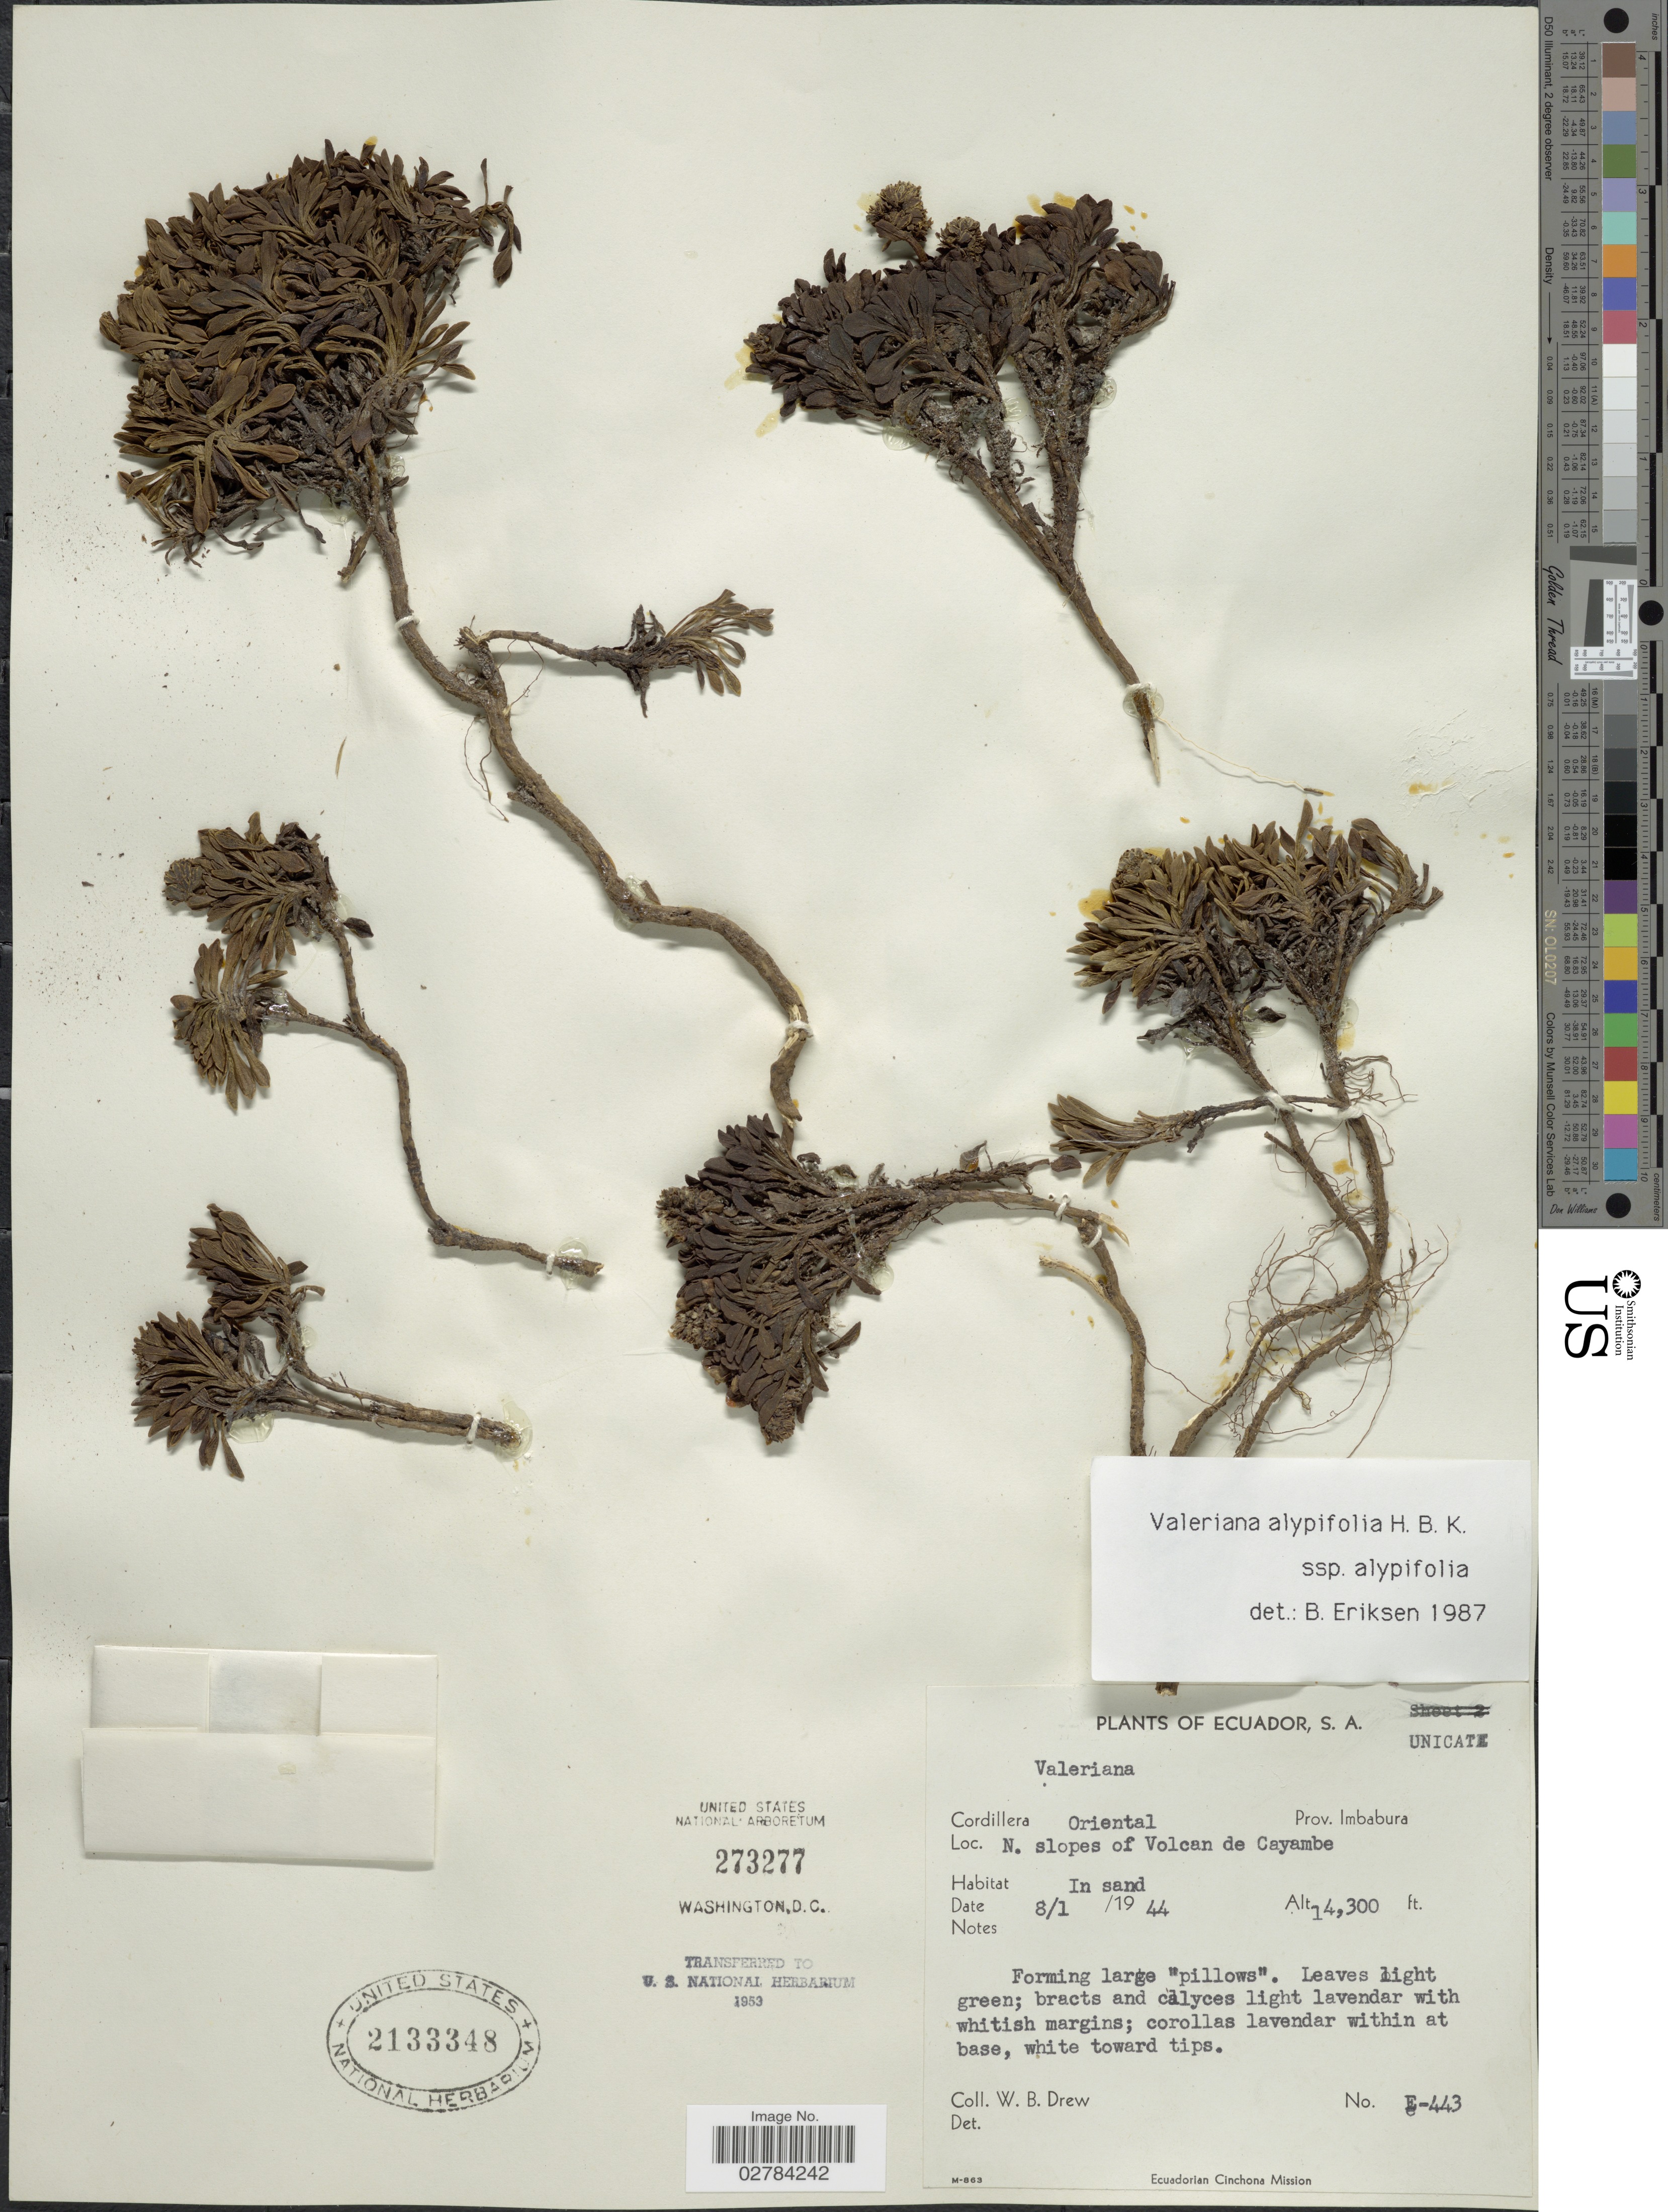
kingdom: Plantae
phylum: Tracheophyta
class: Magnoliopsida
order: Dipsacales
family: Caprifoliaceae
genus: Valeriana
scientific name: Valeriana alypifolia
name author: Kunth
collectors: W. B. Drew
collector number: E-443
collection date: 1944-01-08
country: Ecuador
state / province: Imbabura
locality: Cordillera Oriental. N. slopes of Volcan de Cayambe.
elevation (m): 4359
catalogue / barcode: US 273277